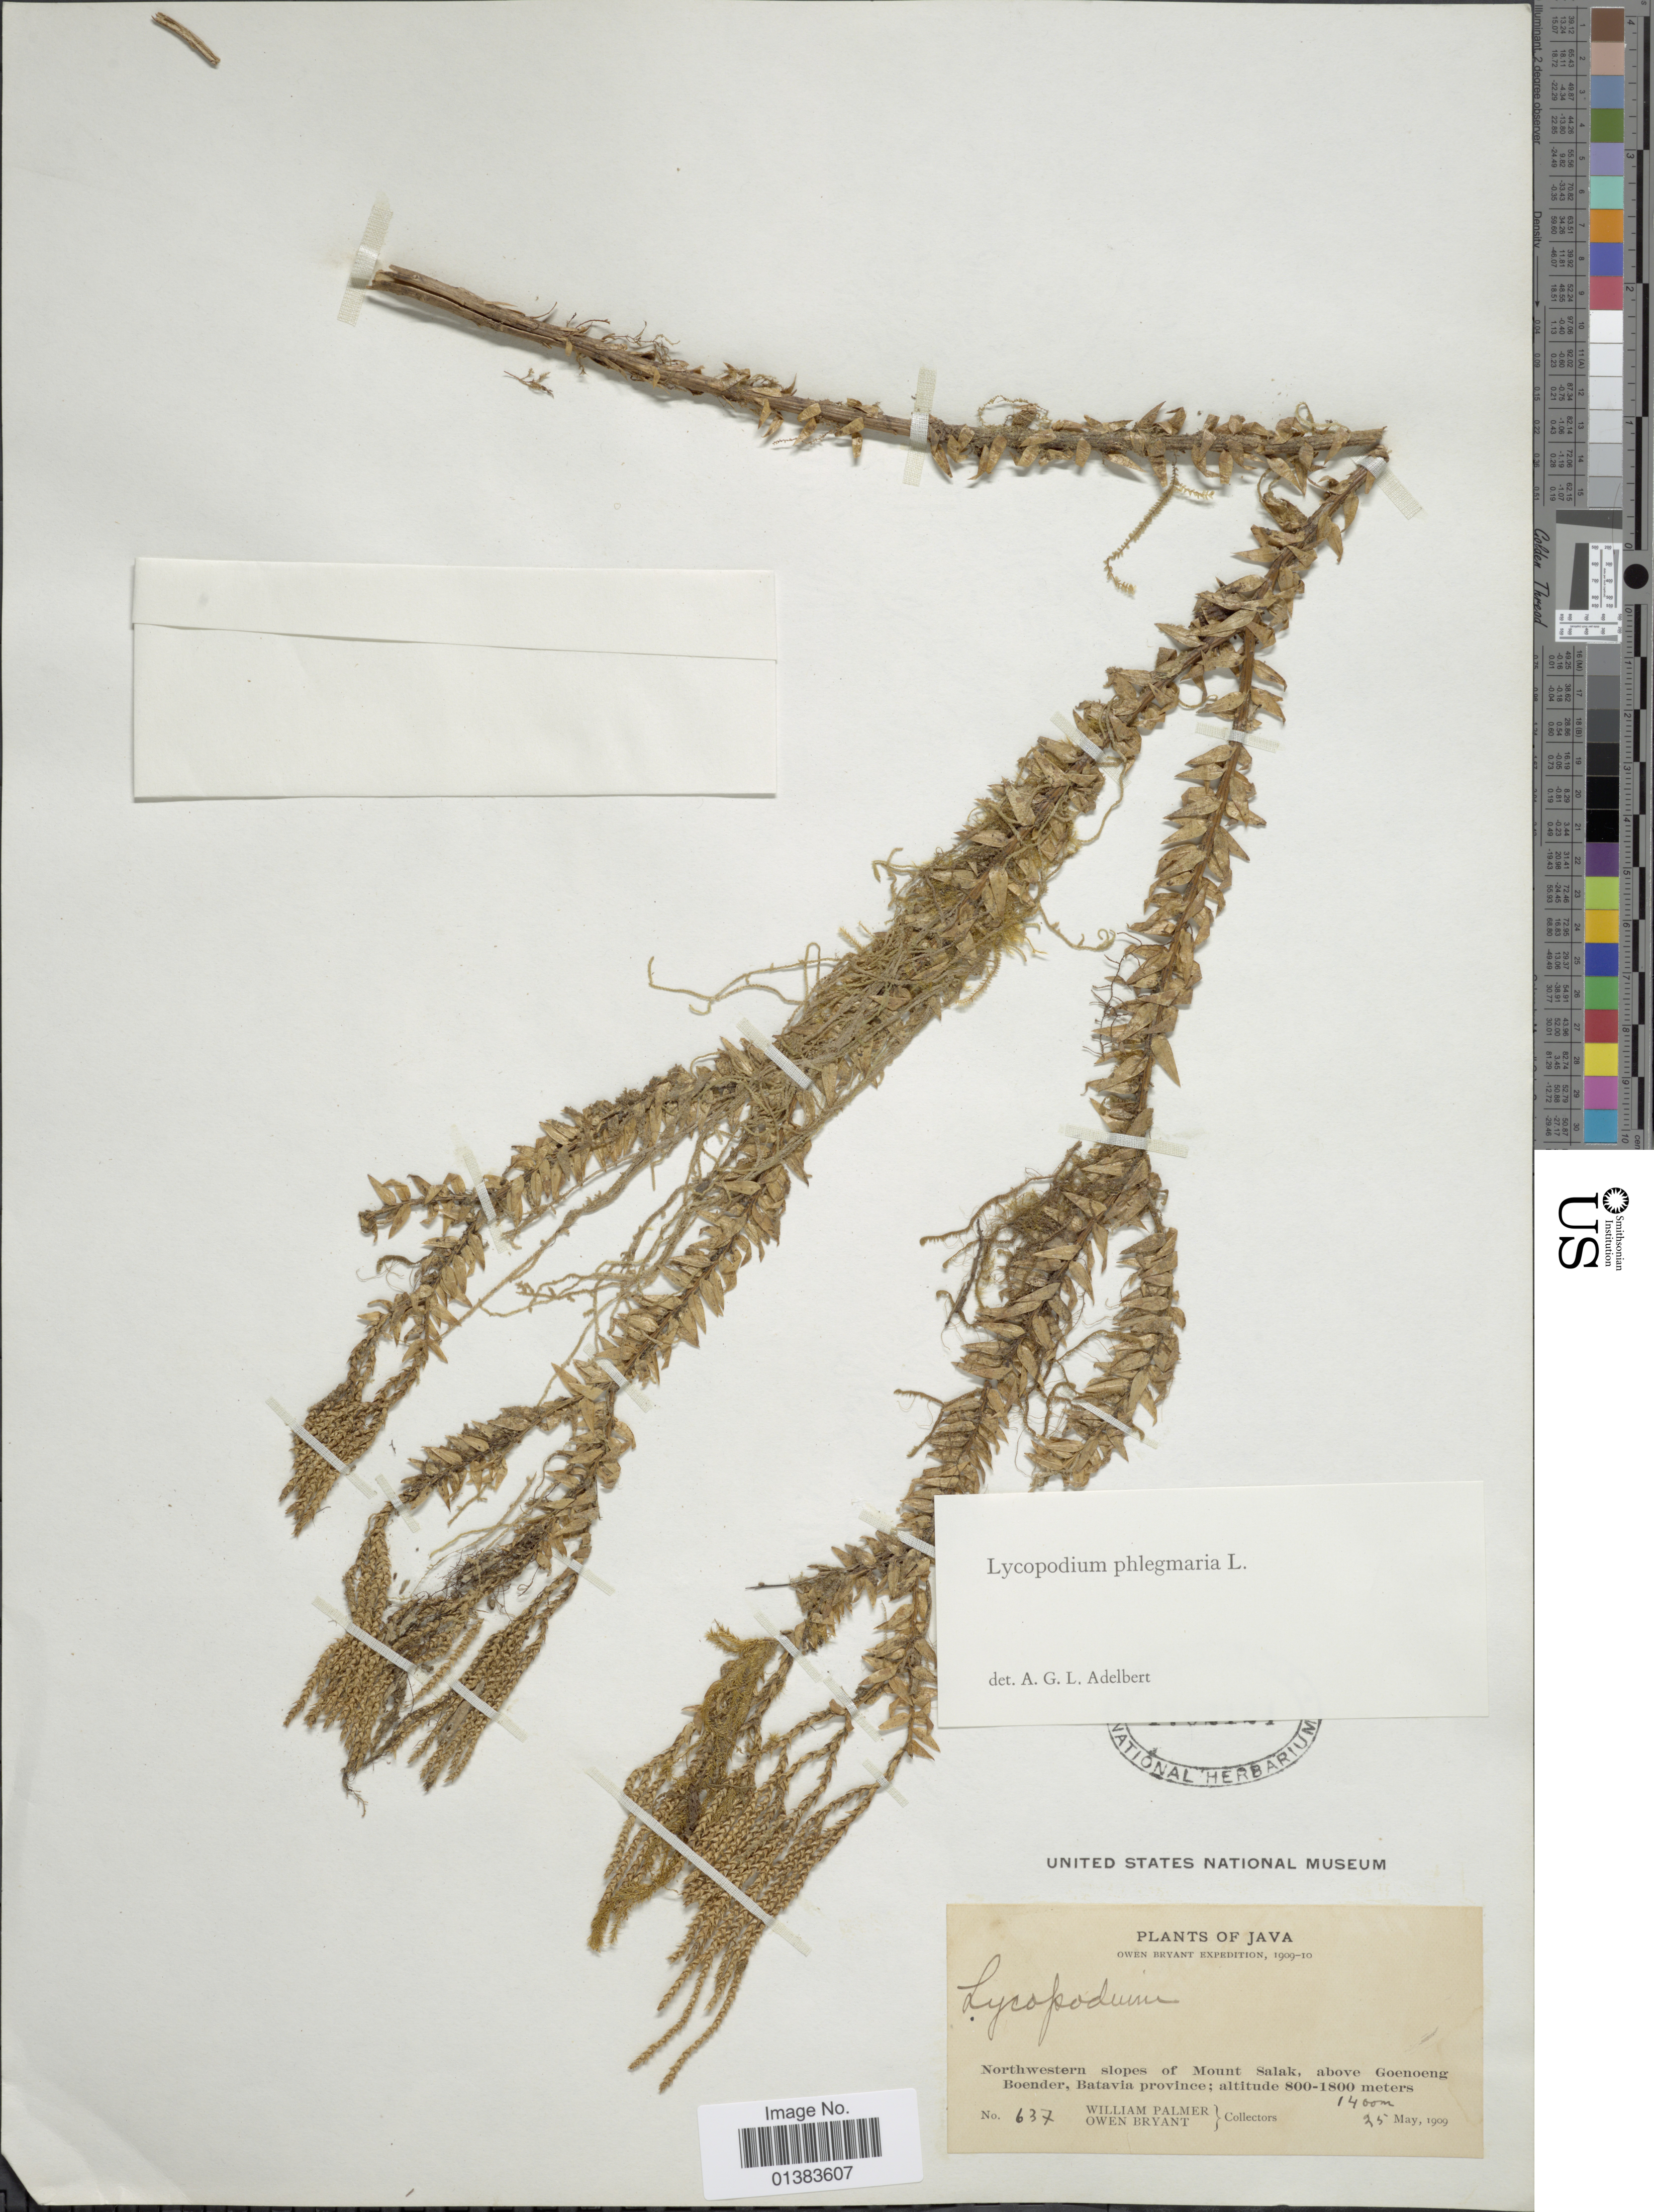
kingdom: Plantae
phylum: Tracheophyta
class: Lycopodiopsida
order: Lycopodiales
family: Lycopodiaceae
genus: Phlegmariurus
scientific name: Phlegmariurus phlegmaria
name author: (L.) Holub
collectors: W. Palmer & O. Bryant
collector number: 637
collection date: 1909-05-25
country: Indonesia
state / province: Java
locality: Northwestern slopes of Mount Salak, above Goenoeng Boender, Batavia province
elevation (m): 1400